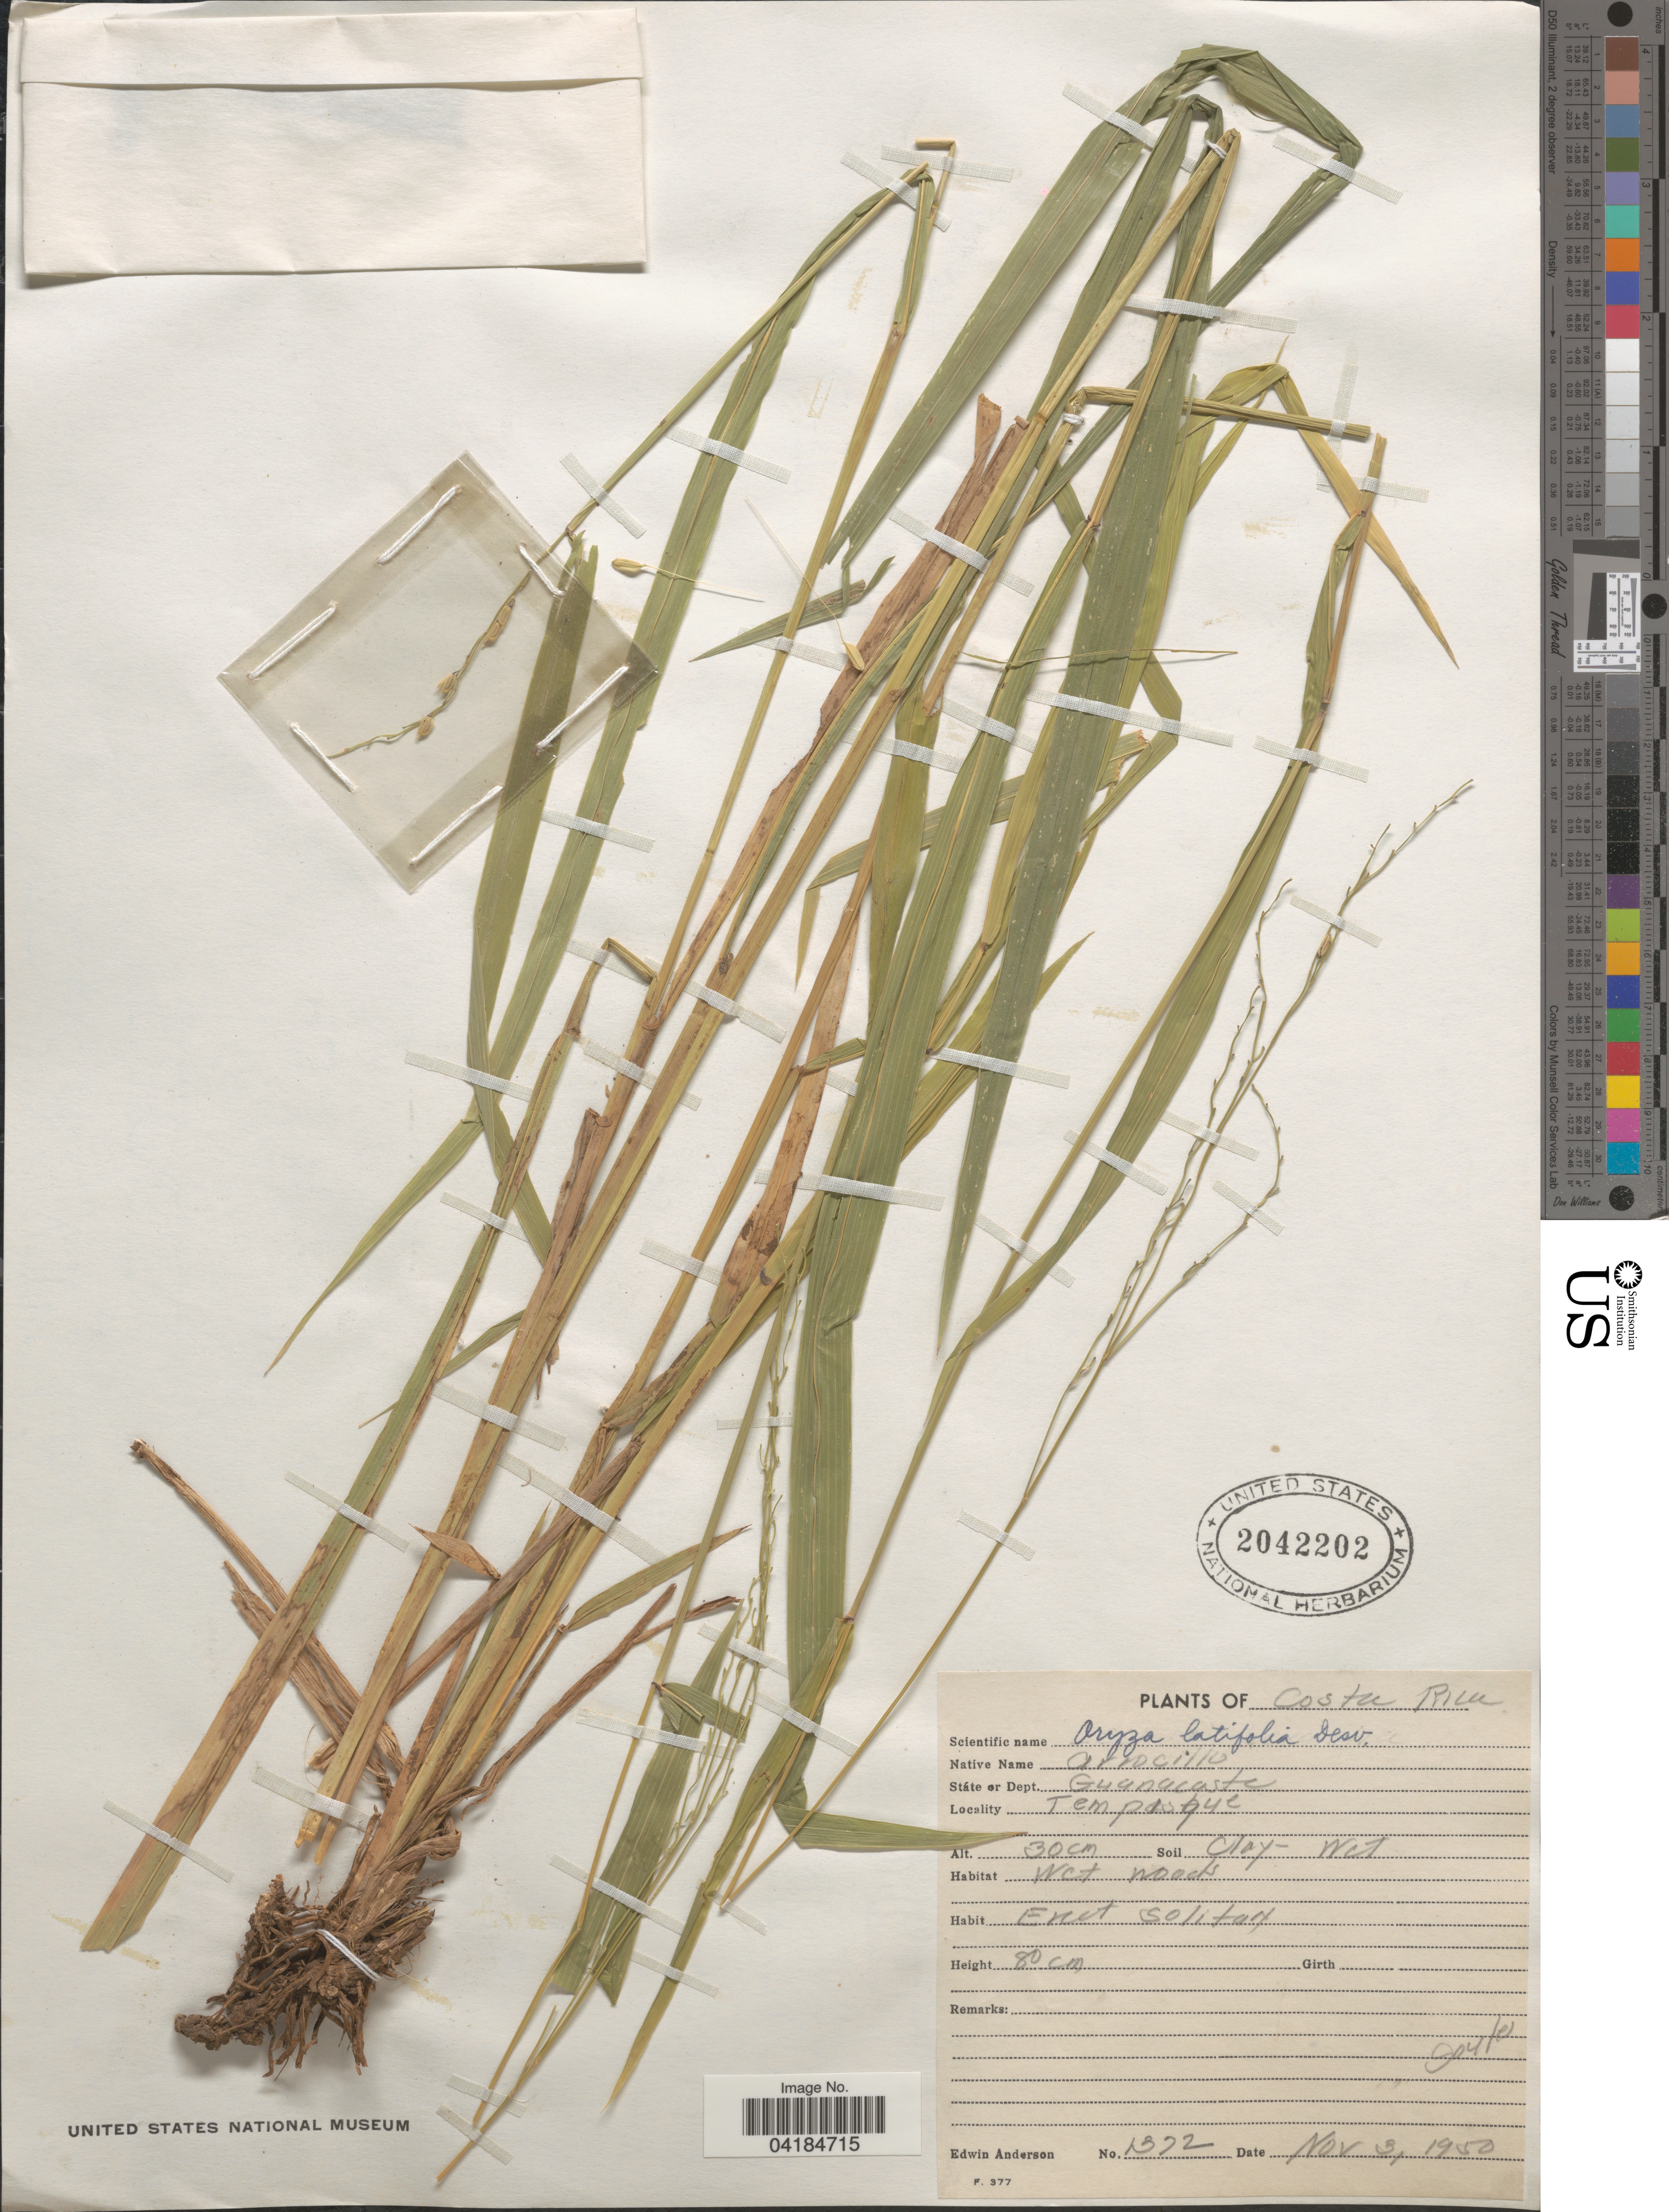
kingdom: Plantae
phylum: Tracheophyta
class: Liliopsida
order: Poales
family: Poaceae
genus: Oryza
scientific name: Oryza latifolia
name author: Desv.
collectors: E. Anderson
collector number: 1372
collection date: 1950-11-03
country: Costa Rica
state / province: Guanacaste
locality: Dept. Guanacaste. Tempisque.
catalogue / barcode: US 2042202